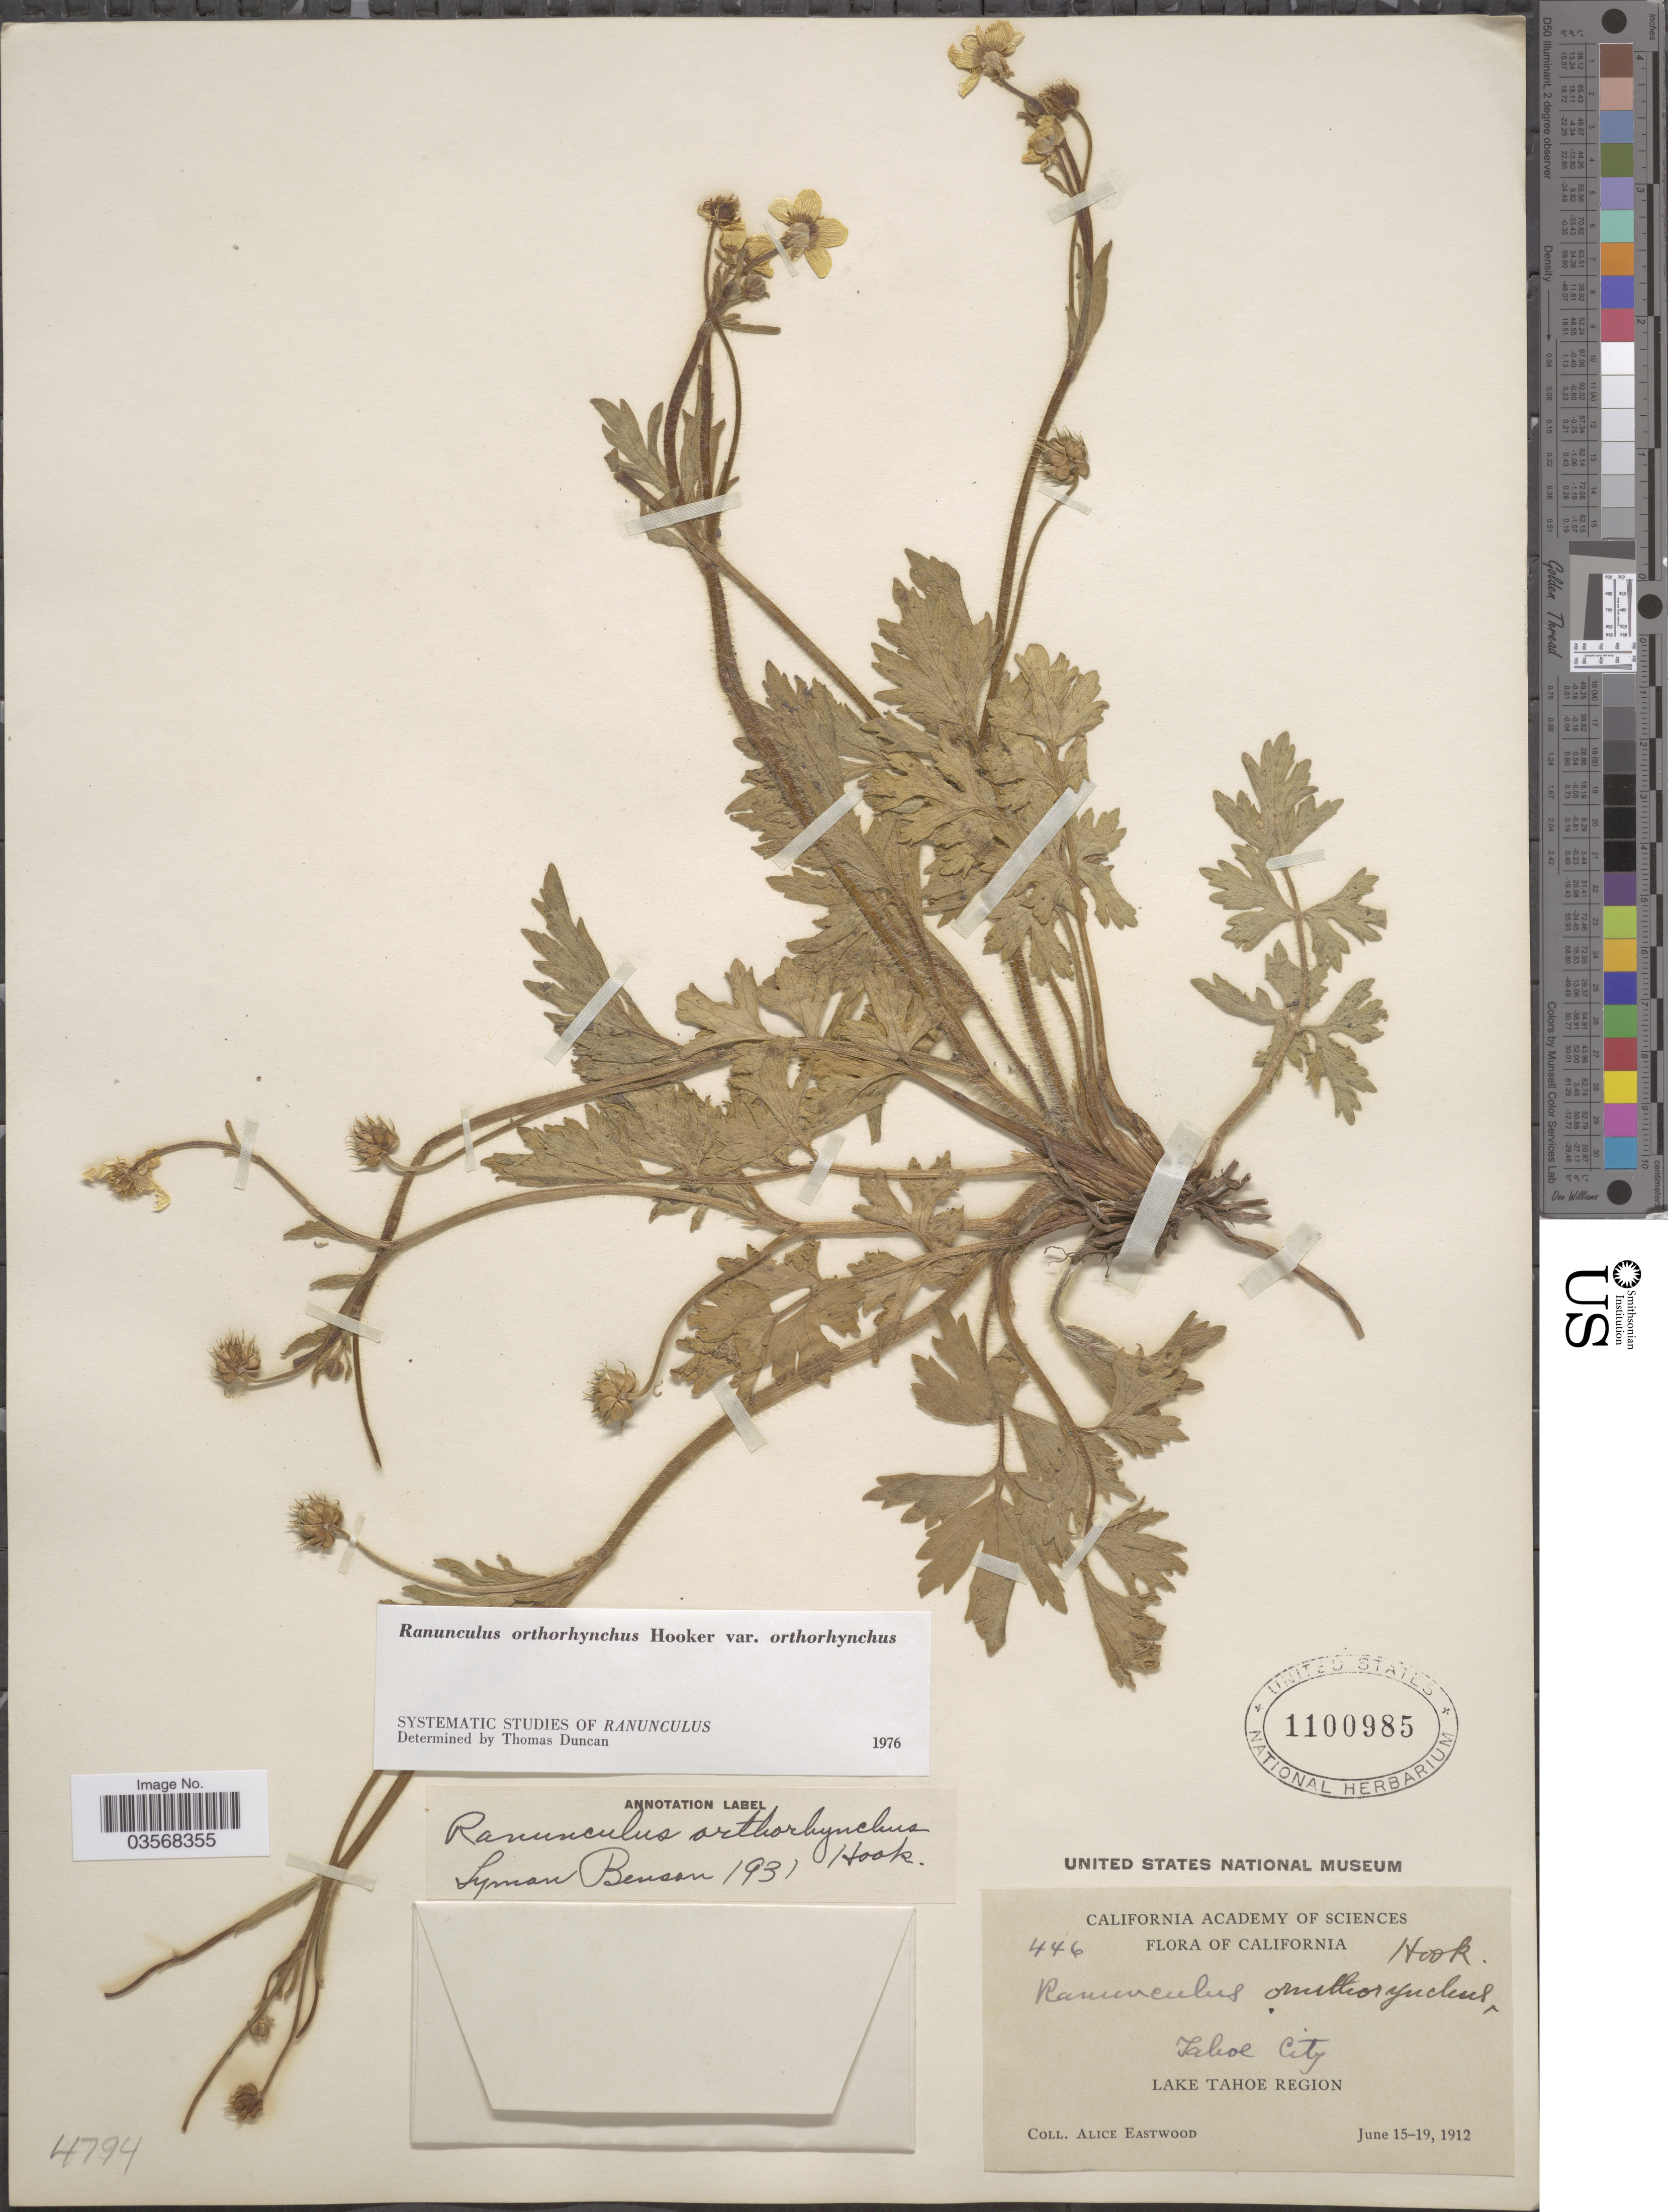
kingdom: Plantae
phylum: Tracheophyta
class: Magnoliopsida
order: Ranunculales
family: Ranunculaceae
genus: Ranunculus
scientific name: Ranunculus orthorhynchus var. platyphyllus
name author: A. Gray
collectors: A. Eastwood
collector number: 446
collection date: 1912-06-15/1912-06-19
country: United States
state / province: California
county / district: Placer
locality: Tahoe City. Lake Tahoe Region.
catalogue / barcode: US 1100985